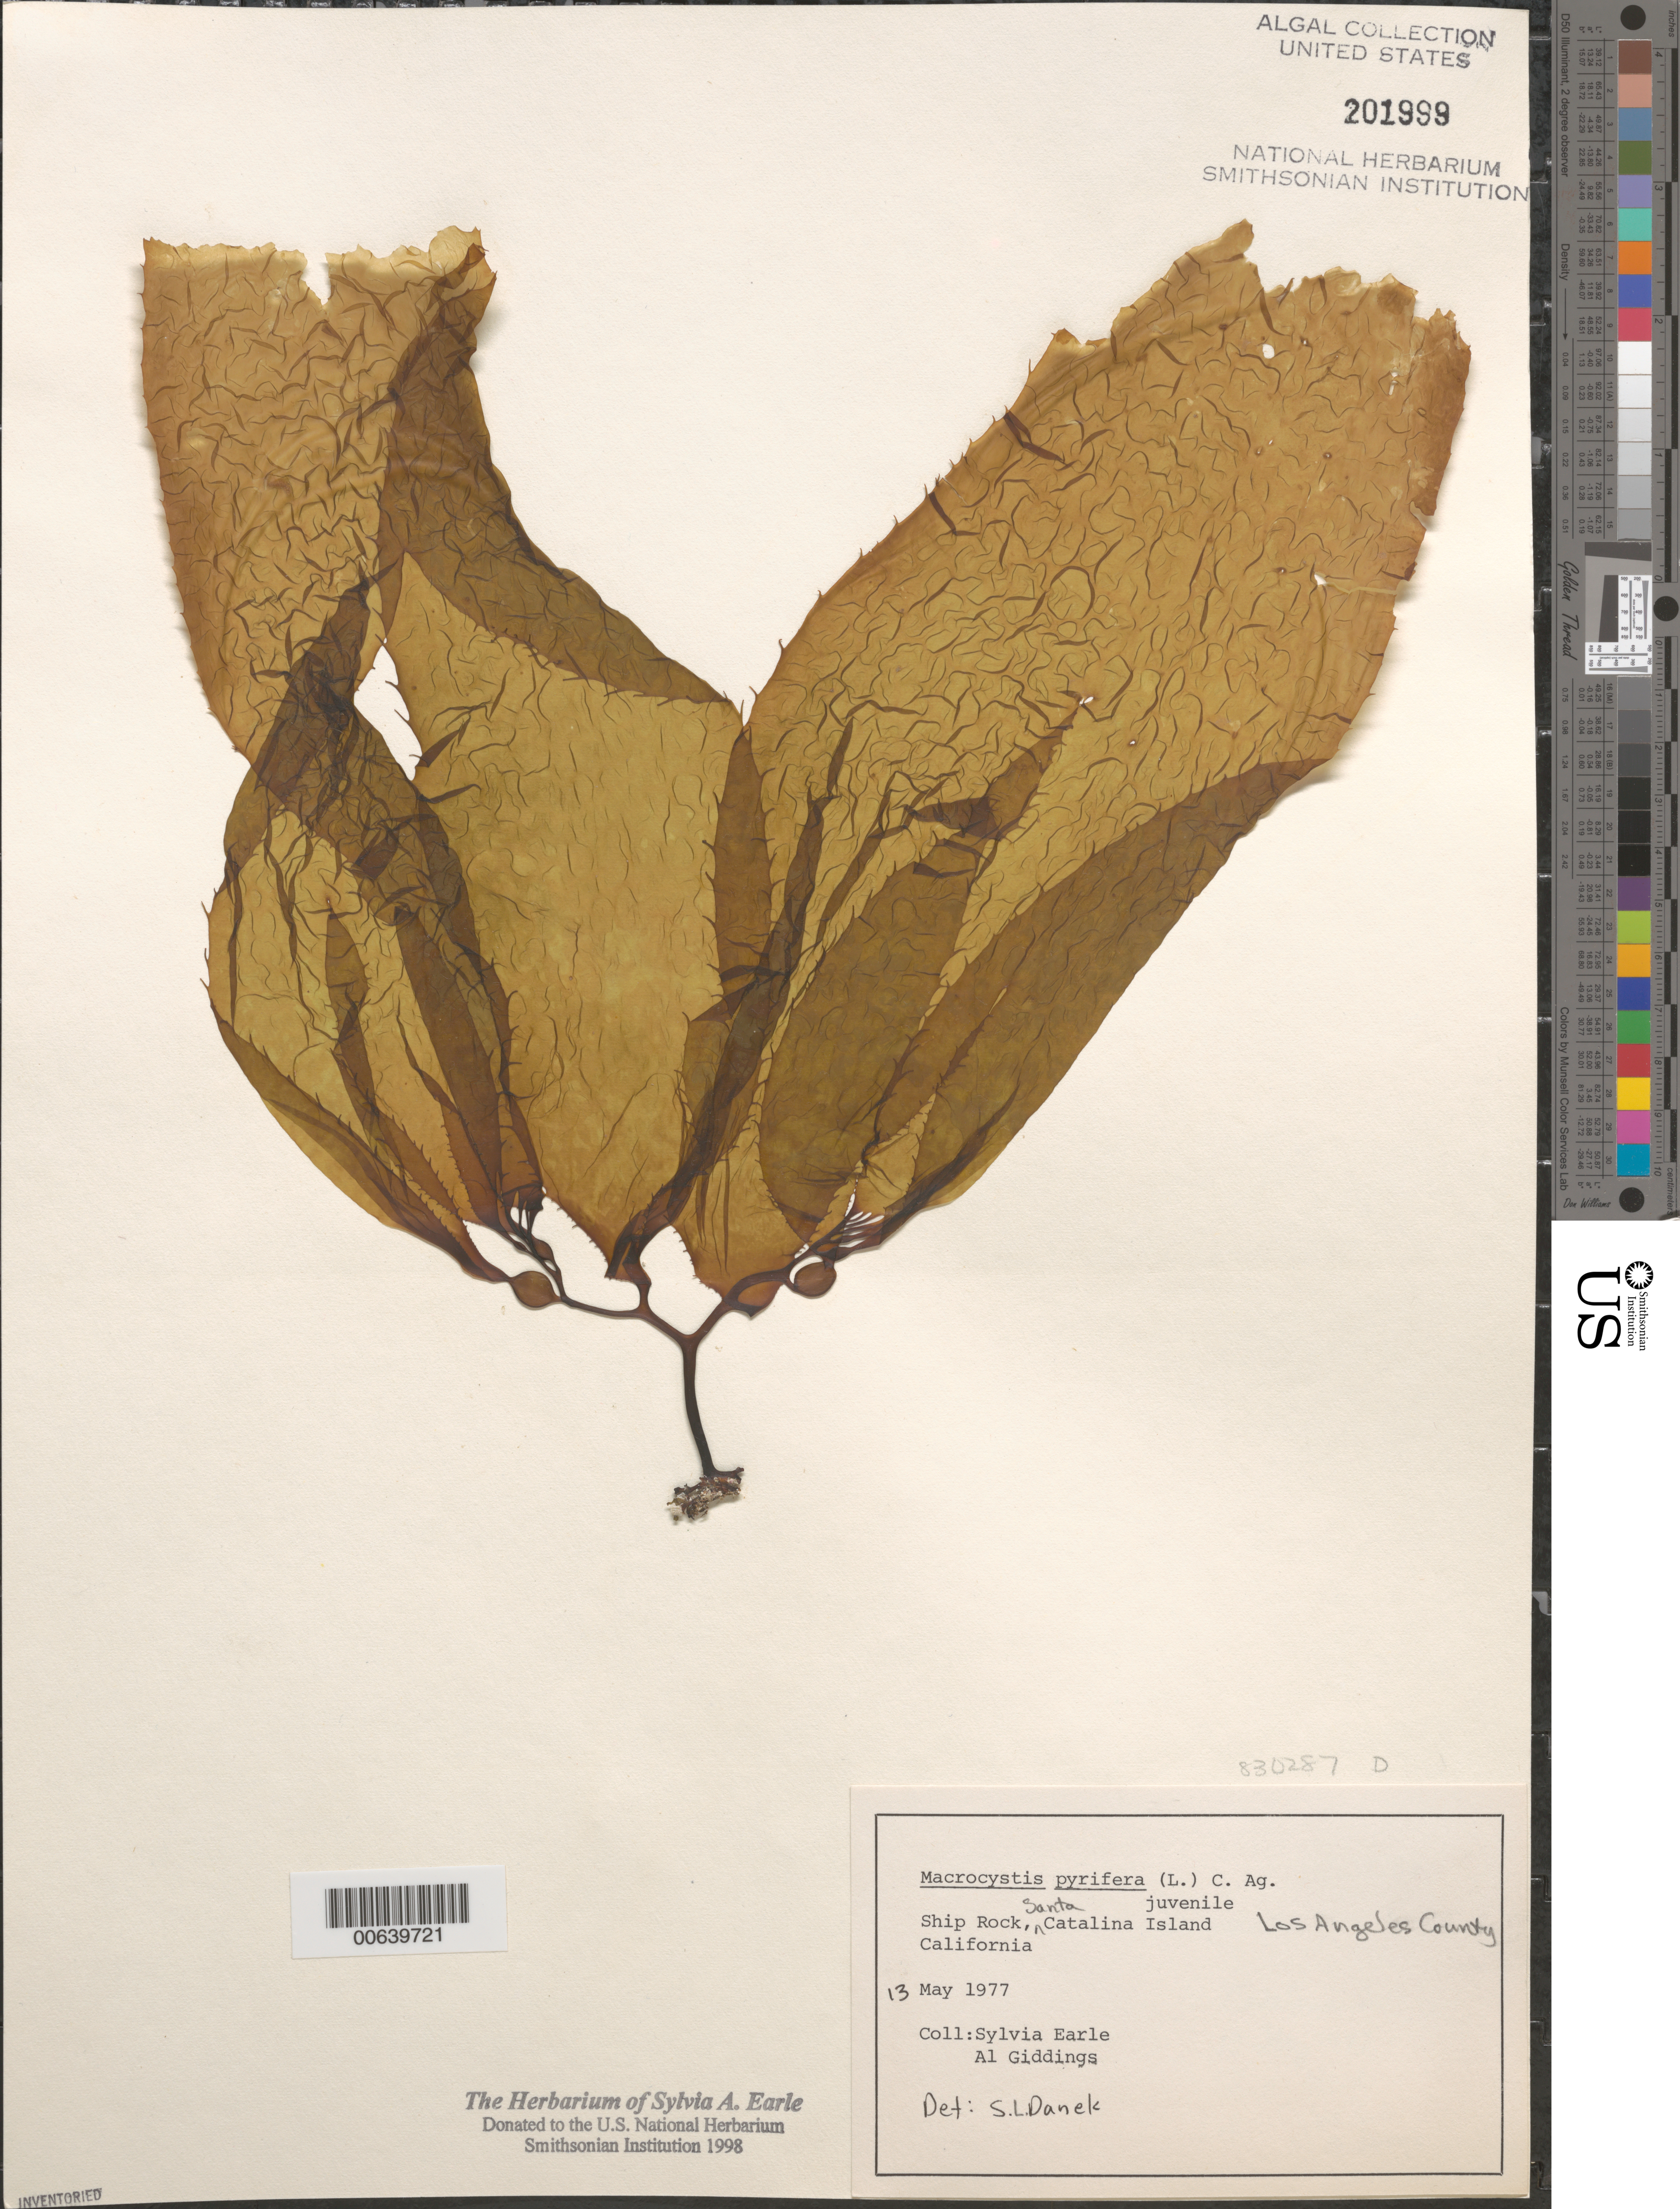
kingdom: Chromista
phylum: Ochrophyta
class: Phaeophyceae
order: Laminariales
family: Laminariaceae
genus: Macrocystis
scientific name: Macrocystis pyrifera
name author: (L.) C. Agardh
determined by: Danek, S. L.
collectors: S. A. Earle & A. Giddings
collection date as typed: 13 May 1977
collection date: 1977-05-13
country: United States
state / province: California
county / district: Los Angeles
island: Santa Catalina Island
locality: Ship Rock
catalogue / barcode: US 201999